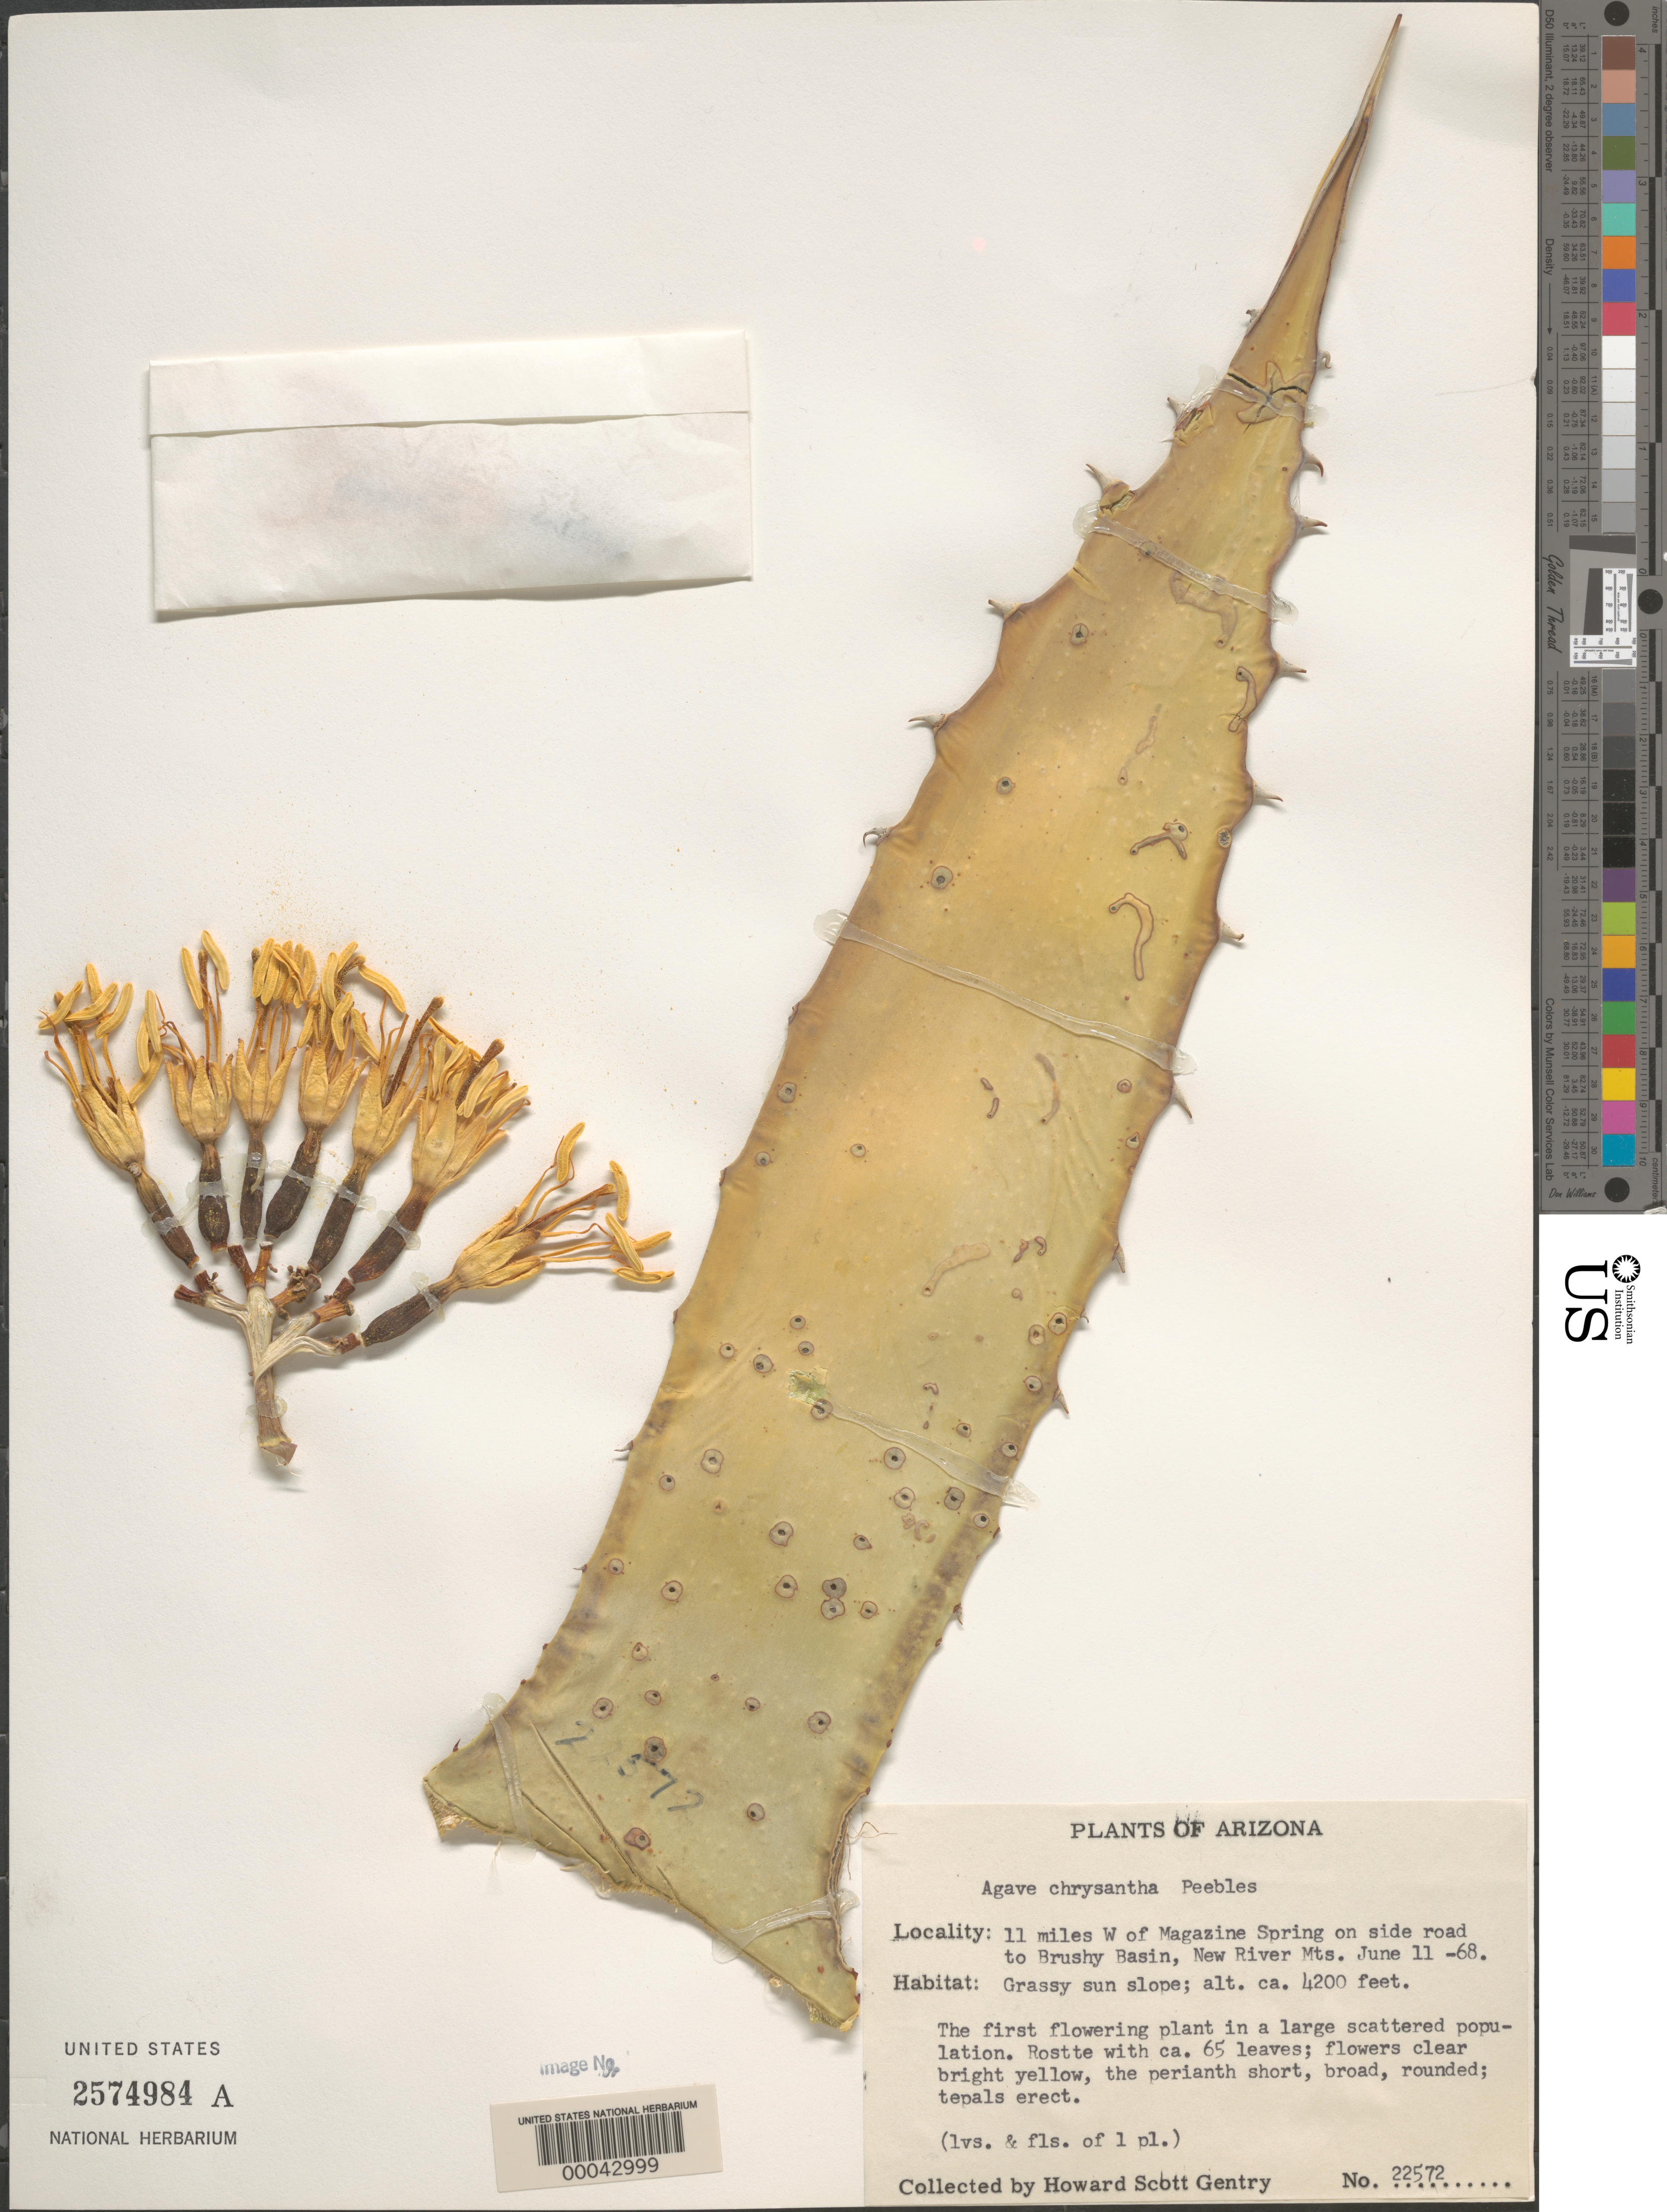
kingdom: Plantae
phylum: Tracheophyta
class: Liliopsida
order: Asparagales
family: Asparagaceae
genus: Agave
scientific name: Agave chrysantha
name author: Peebles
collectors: H. S. Gentry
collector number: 22572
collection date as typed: Transcribed d/m/y: 11/6/68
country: United States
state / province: Arizona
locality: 11 miles W of Magazine Spring on side road to Brushy Basin, New River Mts.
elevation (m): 1280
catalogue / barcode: US 2574984A